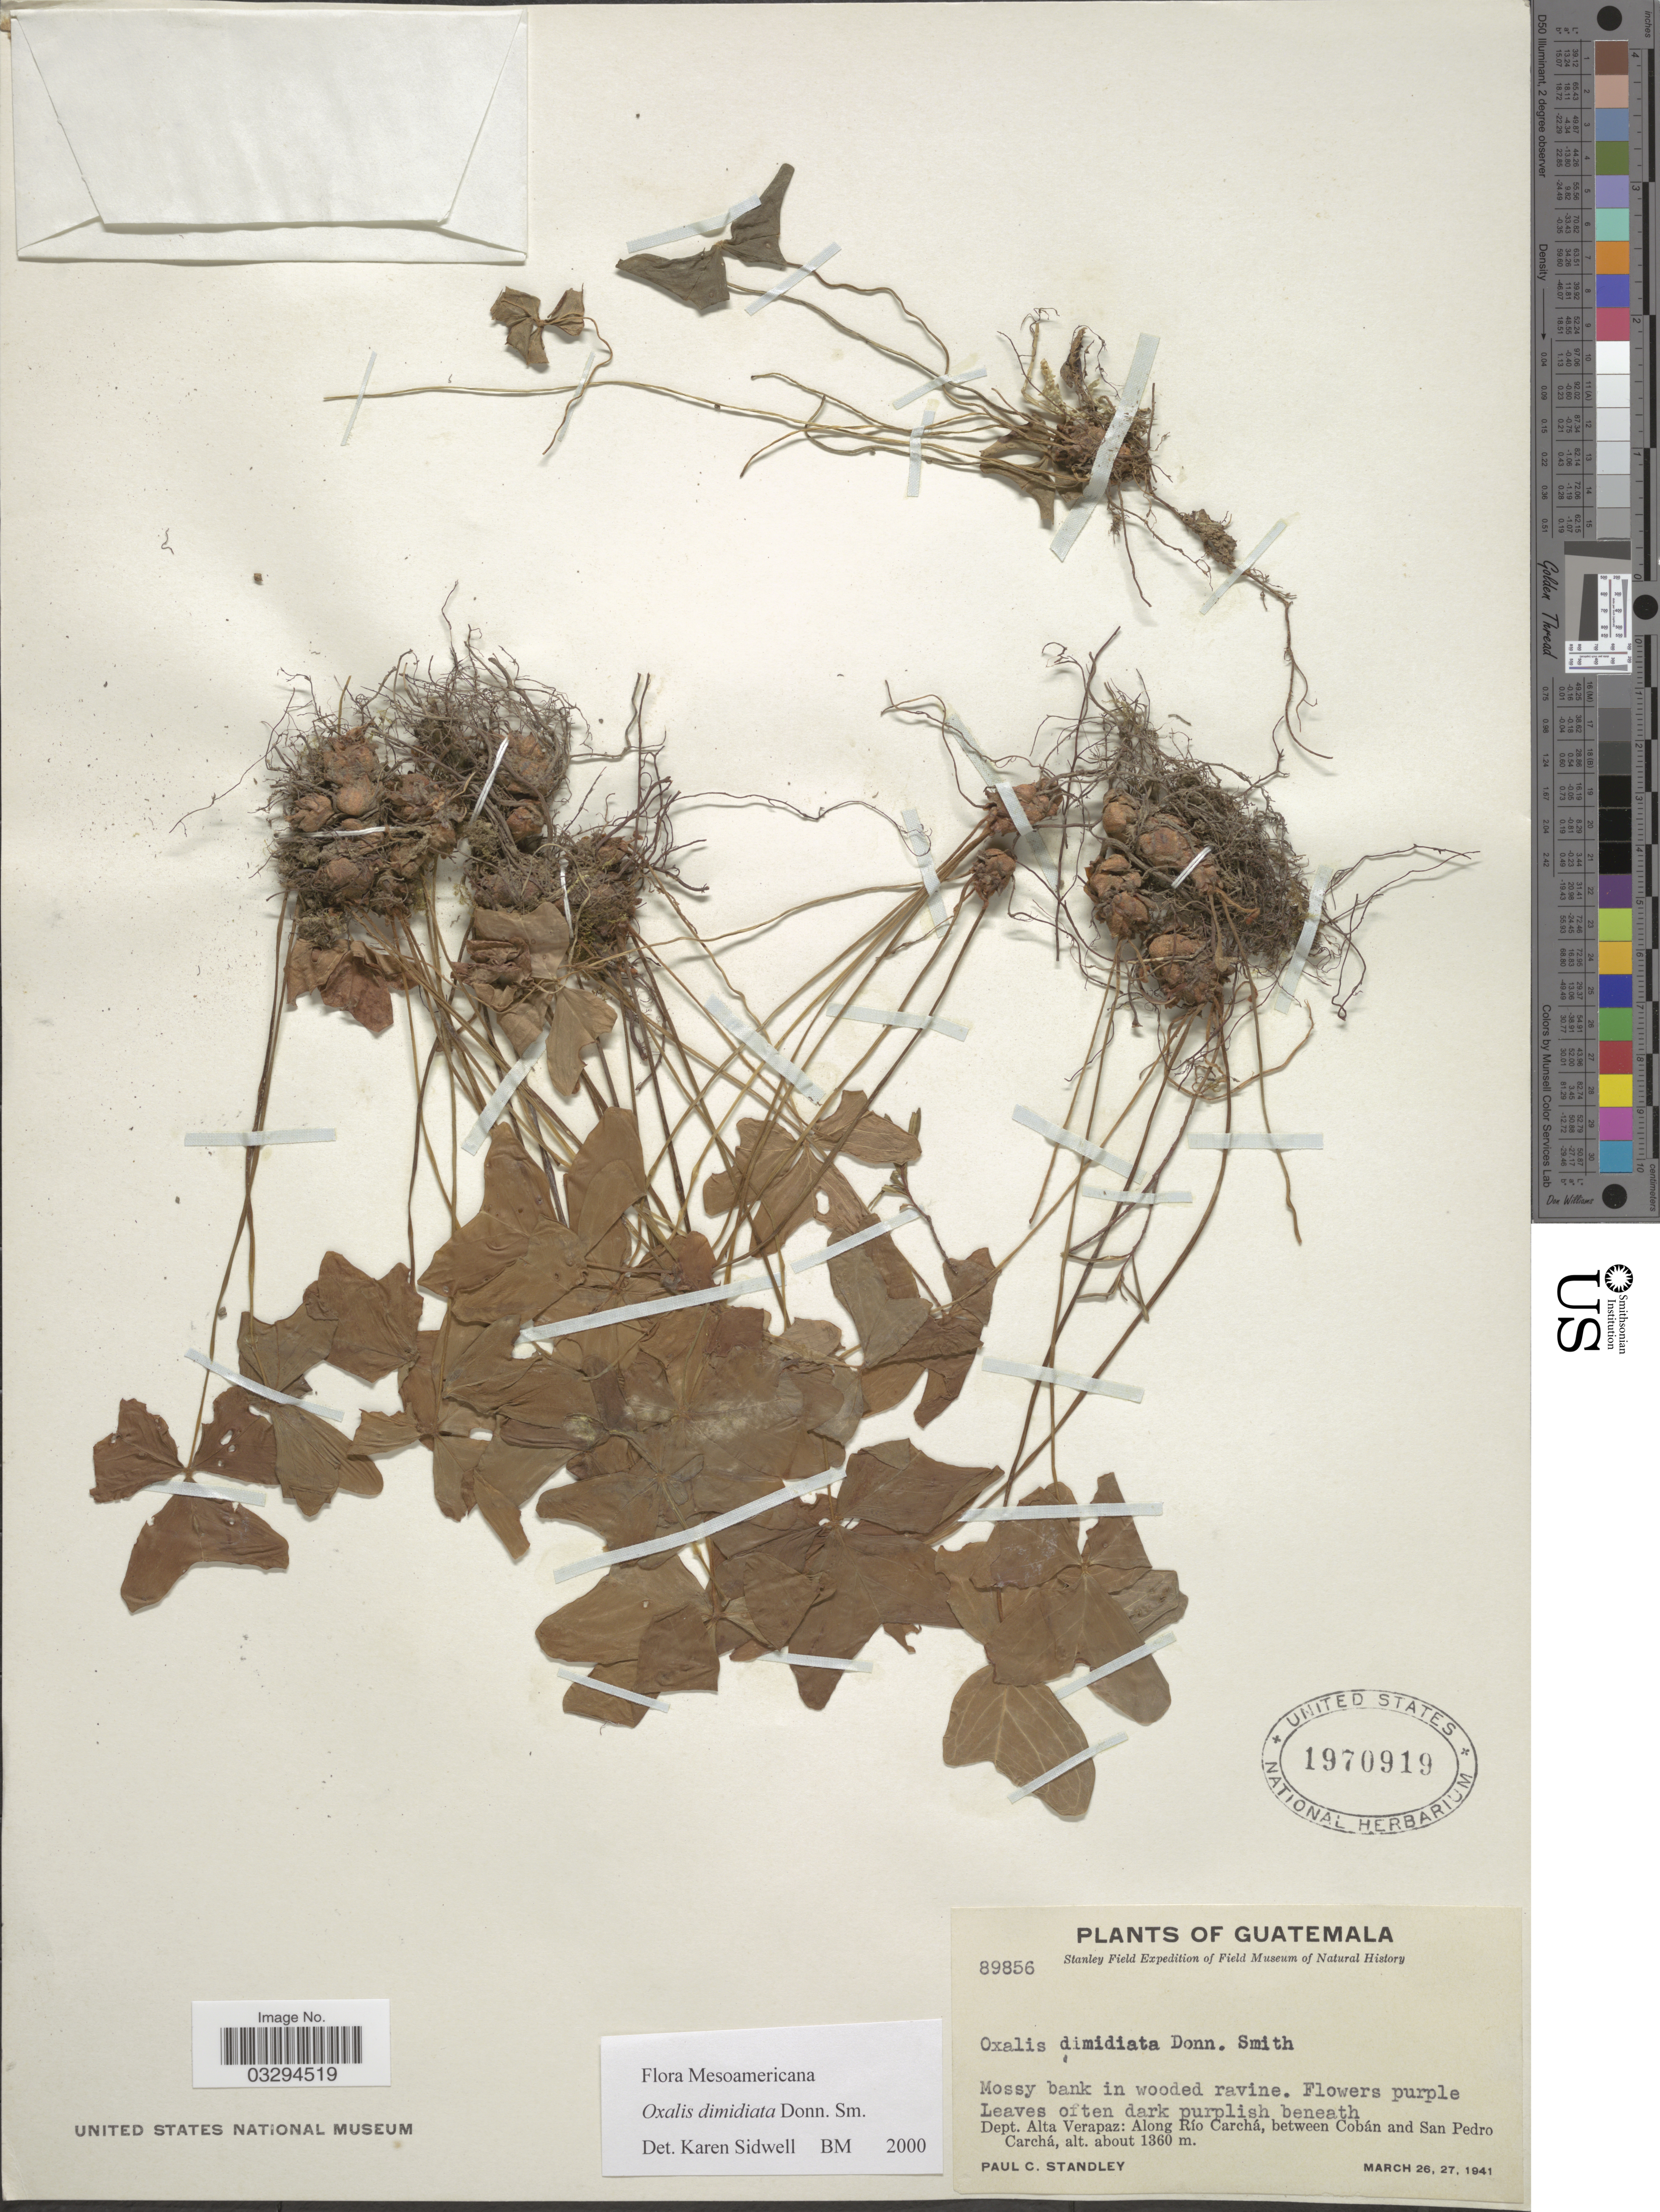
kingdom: Plantae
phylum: Tracheophyta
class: Magnoliopsida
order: Oxalidales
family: Oxalidaceae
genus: Oxalis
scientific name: Oxalis dimidiata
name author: Donn. Sm.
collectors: P. C. Standley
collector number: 89856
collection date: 1941-03-26/1941-03-27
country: Guatemala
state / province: Alta Verapaz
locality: Dept. Alta Verapaz: Along Río Carchá, between Cobán and San Pedro Carchá.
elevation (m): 1360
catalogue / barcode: US 1970919